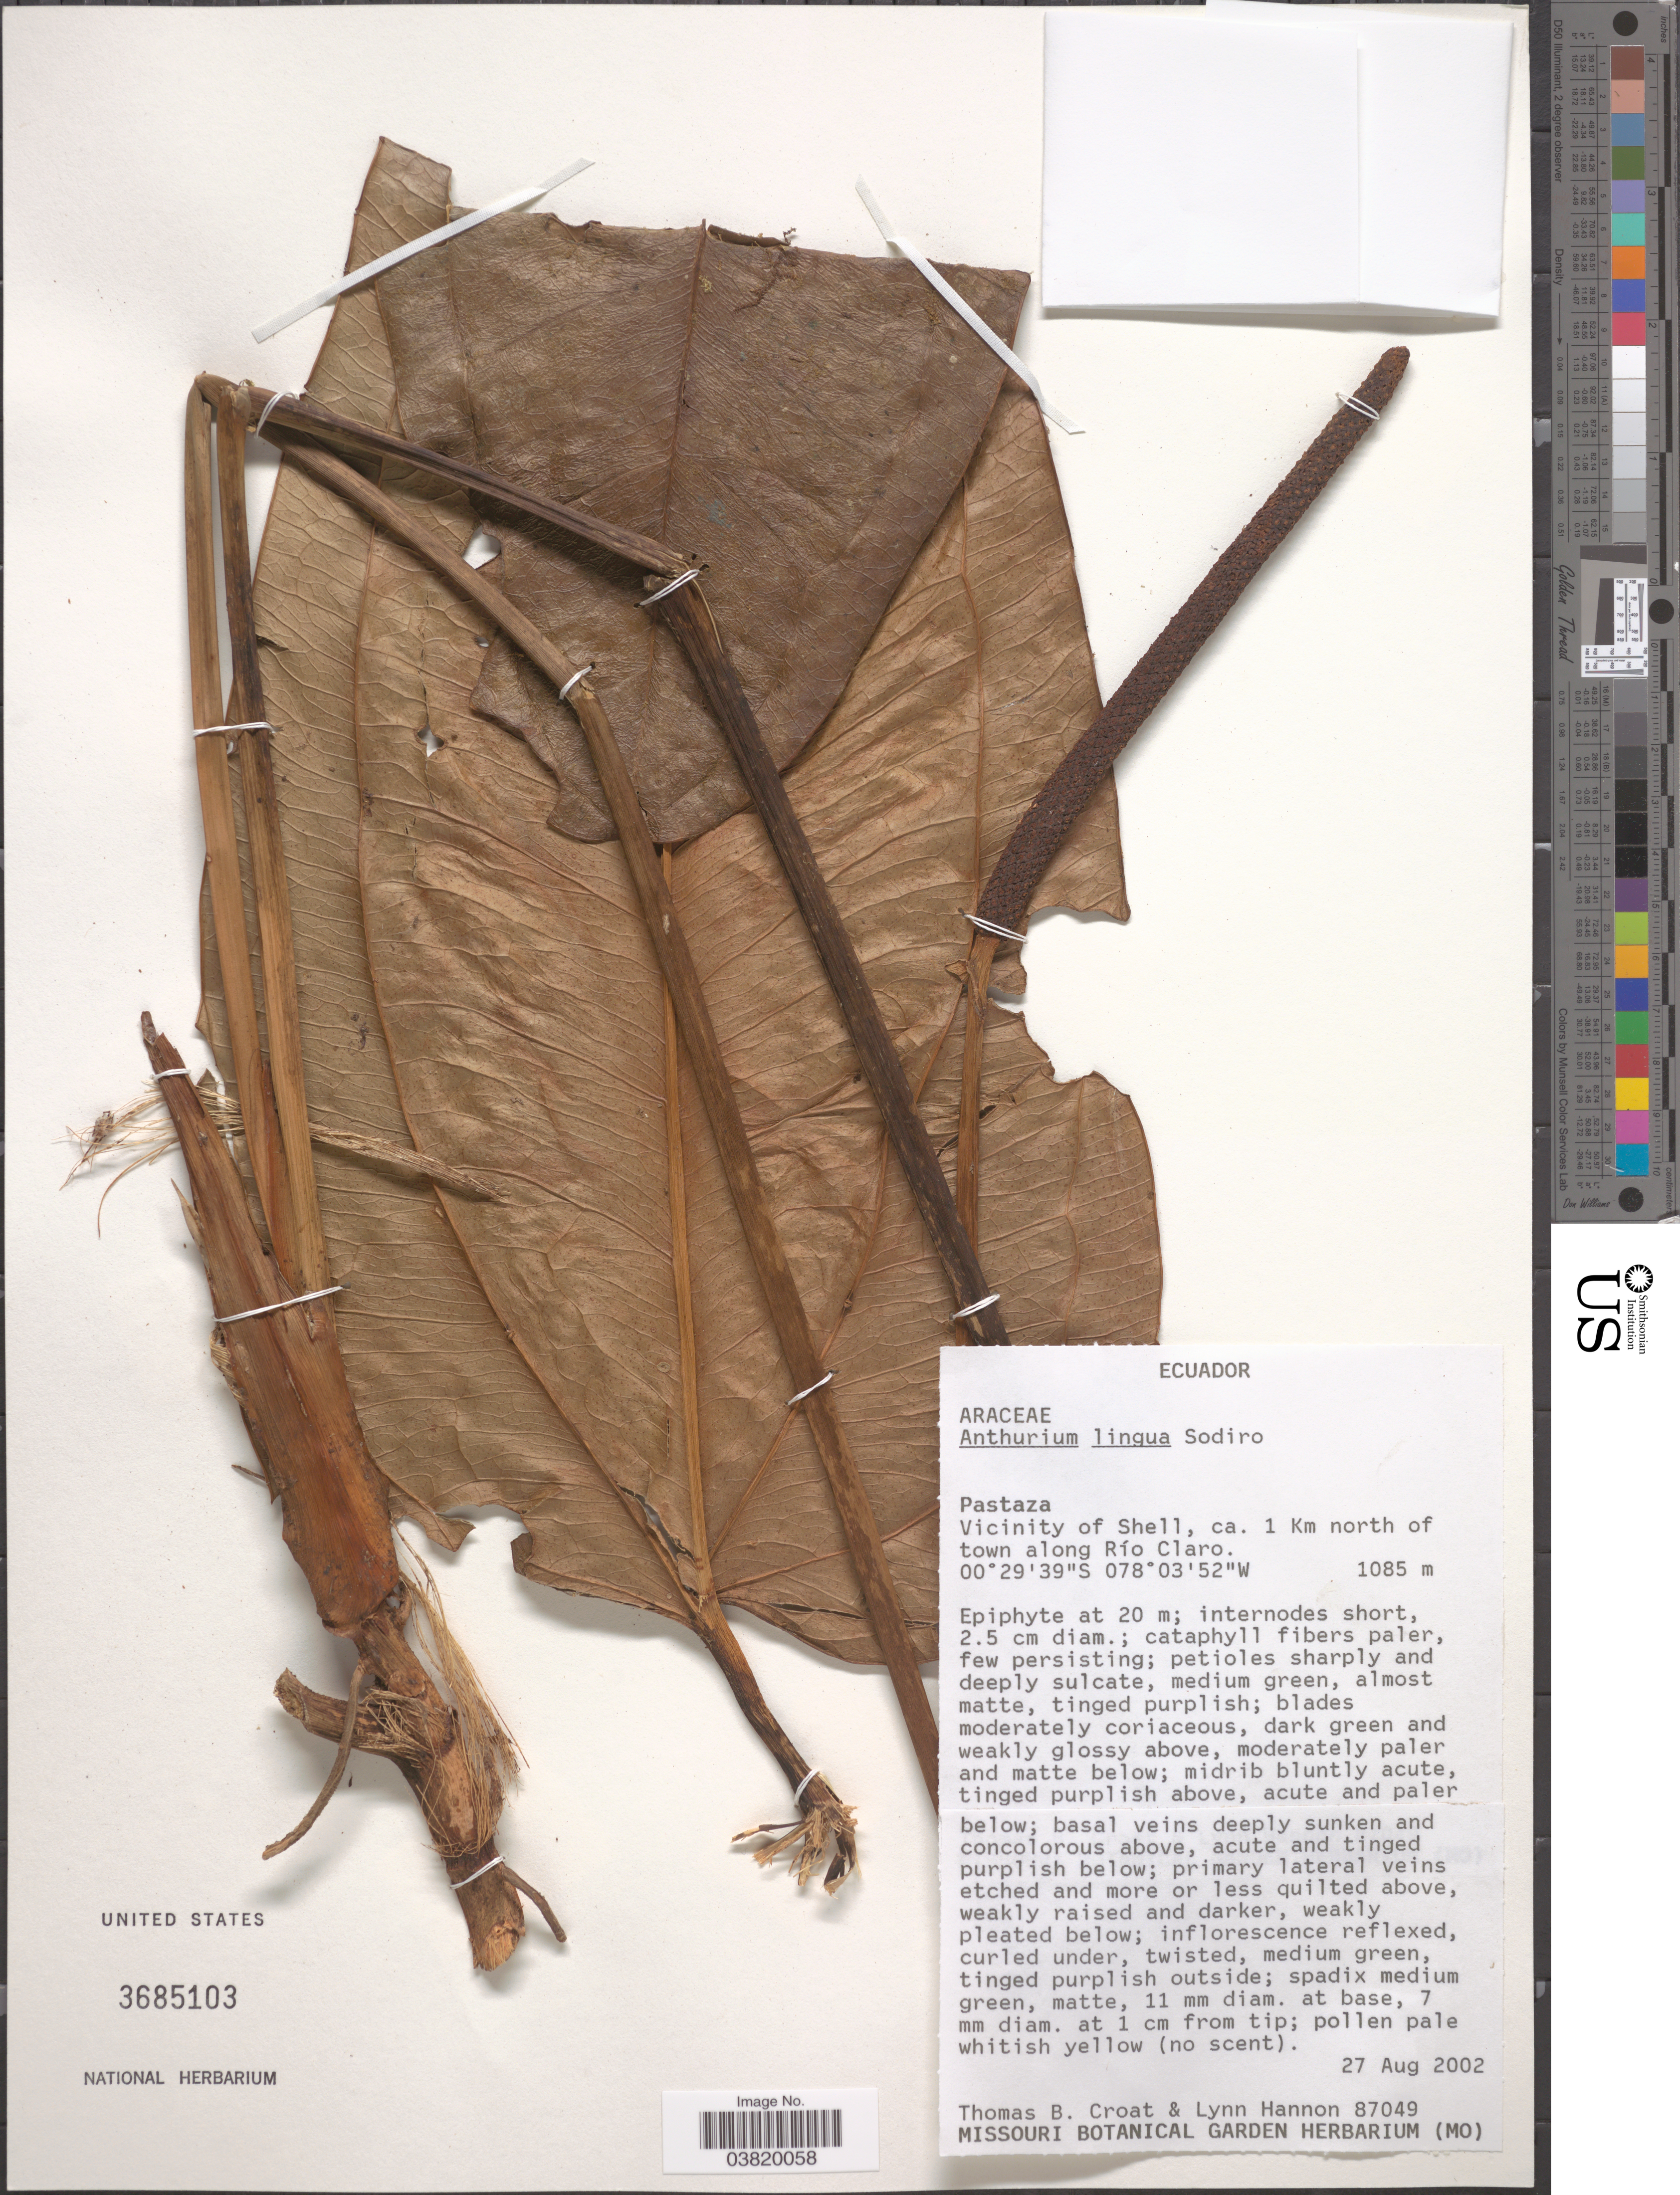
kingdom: Plantae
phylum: Tracheophyta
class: Liliopsida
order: Alismatales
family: Araceae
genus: Anthurium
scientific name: Anthurium lingua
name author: Sodiro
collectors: T. B. Croat & L. Hannon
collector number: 87049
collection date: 2002-08-27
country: Ecuador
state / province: Pastaza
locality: Vicinity of Shell, ca. 1 Km north of town along Río Claro.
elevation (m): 1085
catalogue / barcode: US 3685103